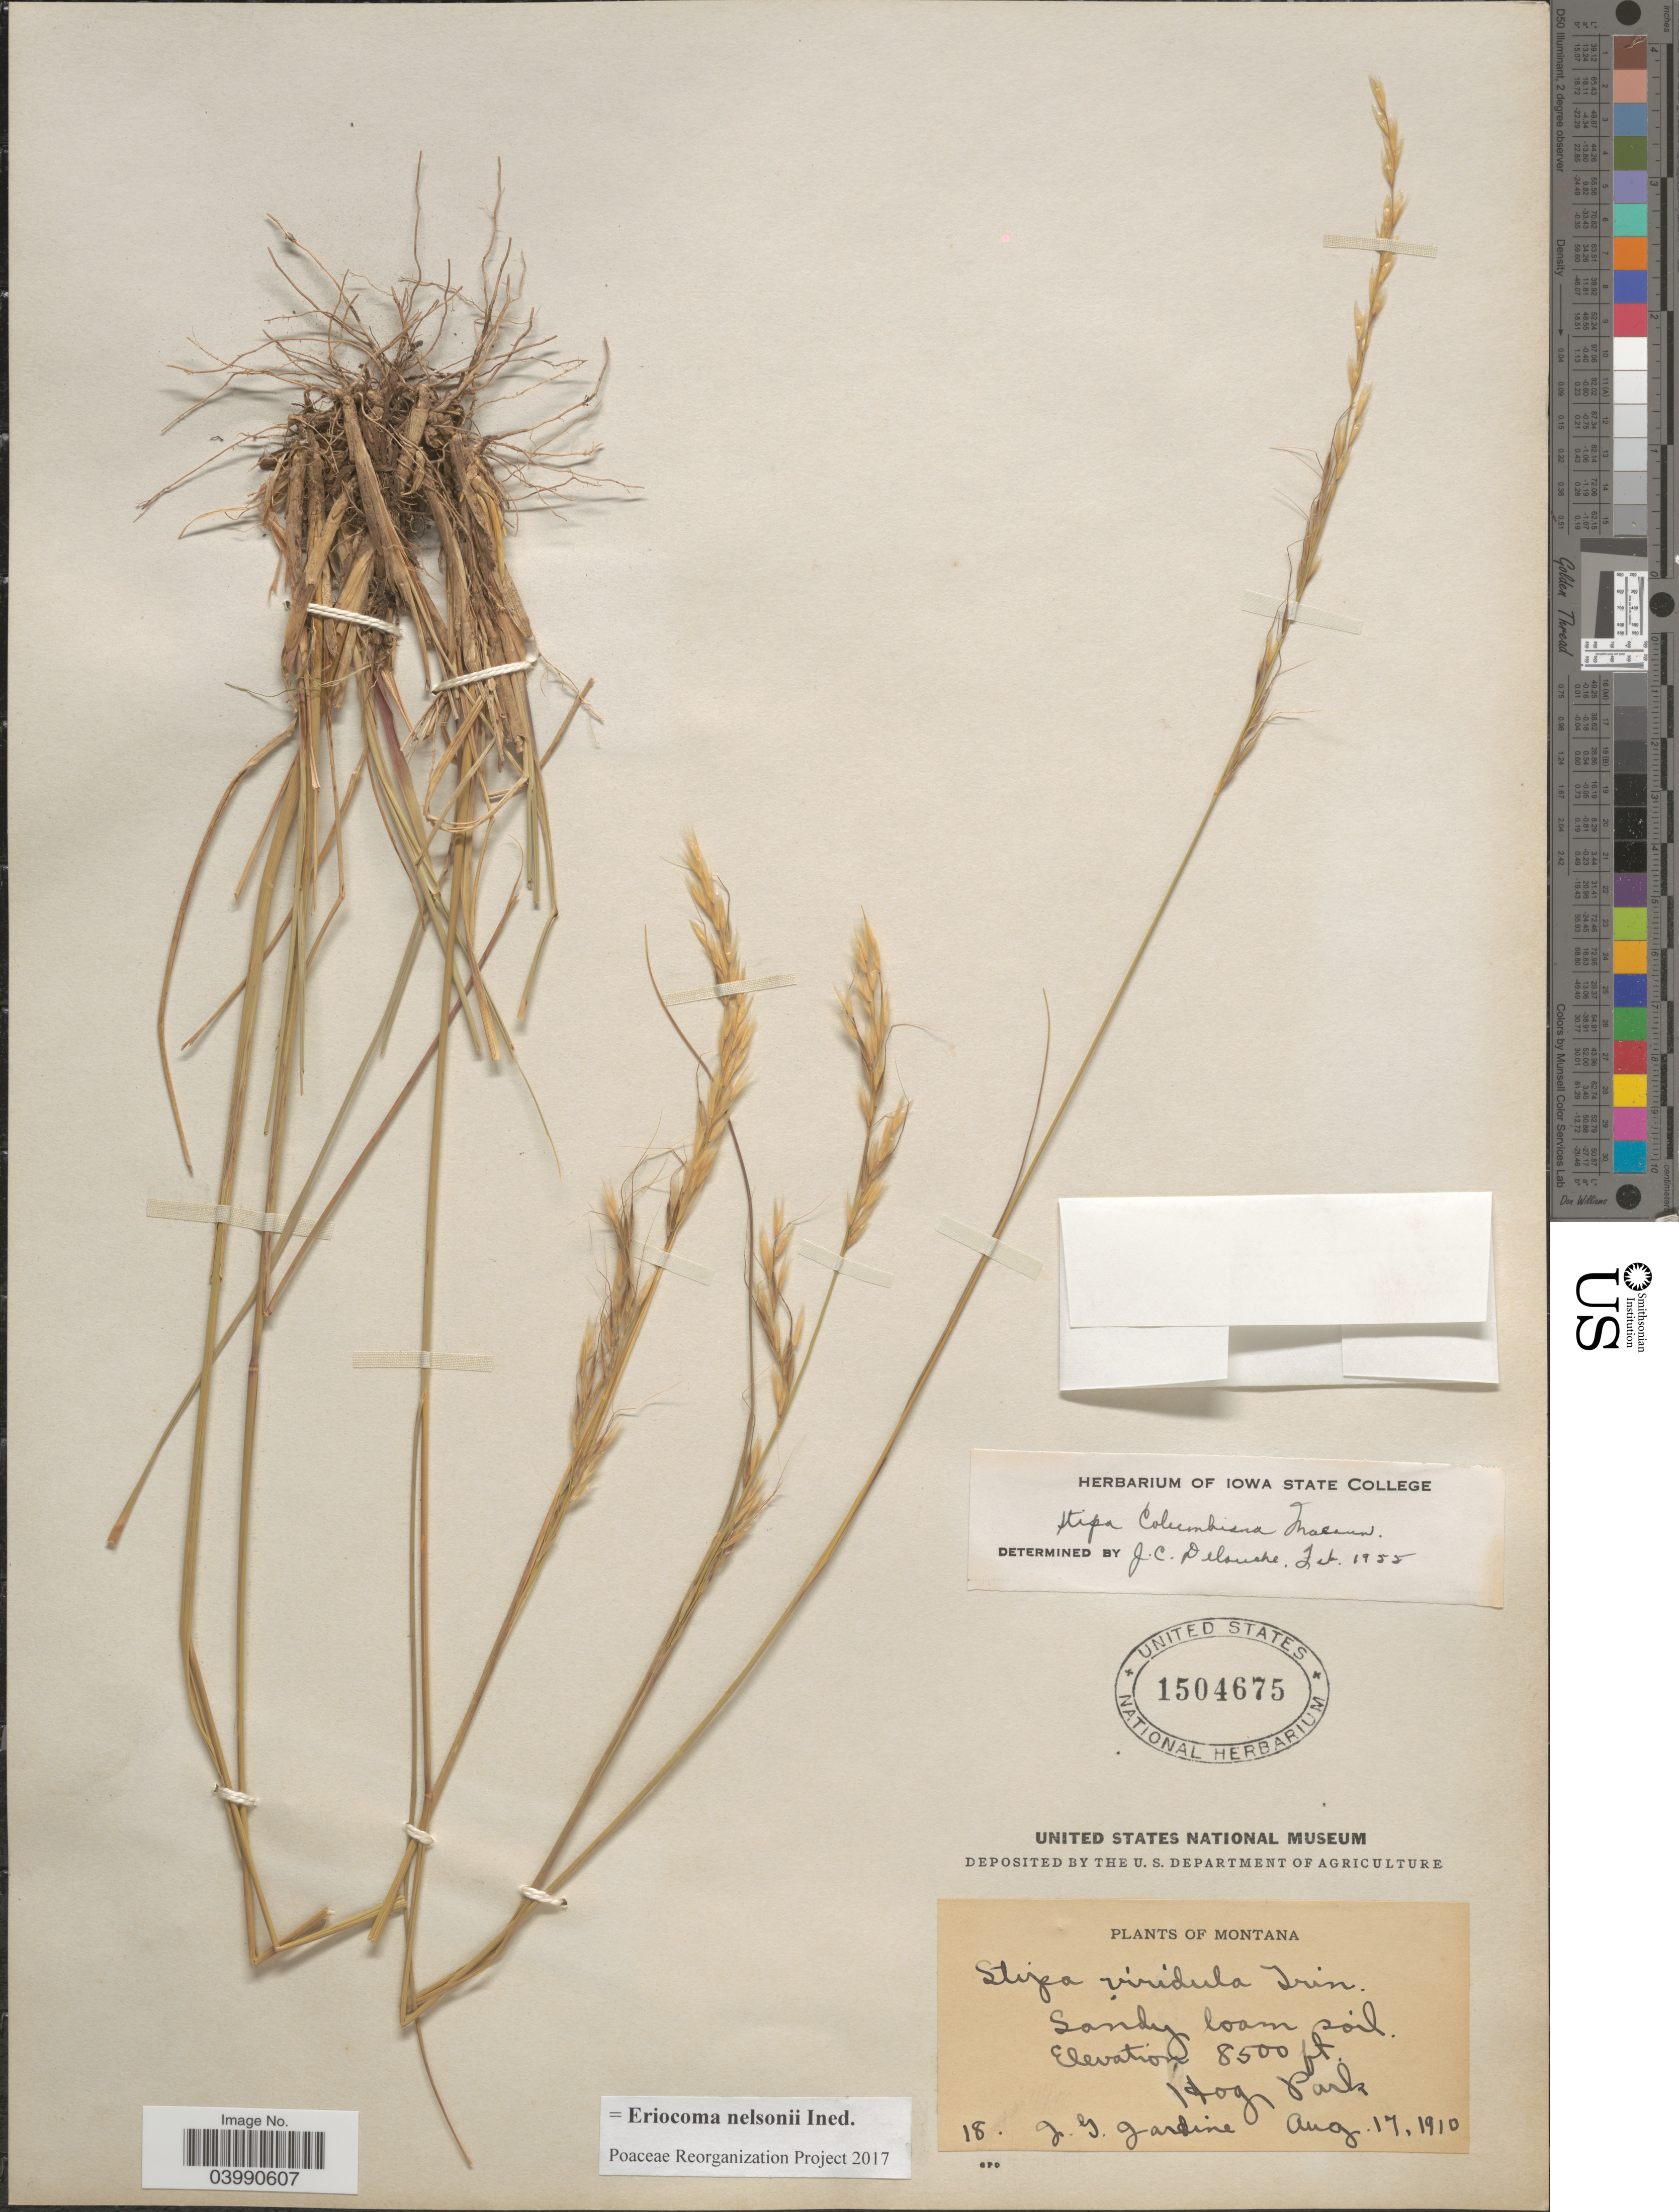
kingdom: Plantae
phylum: Tracheophyta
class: Liliopsida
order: Poales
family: Poaceae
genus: Eriocoma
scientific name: Eriocoma nelsonii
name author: (Scribn.) Romasch.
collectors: J. T. Jardine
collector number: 18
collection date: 1910-08-17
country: United States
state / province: Montana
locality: Hog Park.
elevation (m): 2591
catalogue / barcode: US 1504675